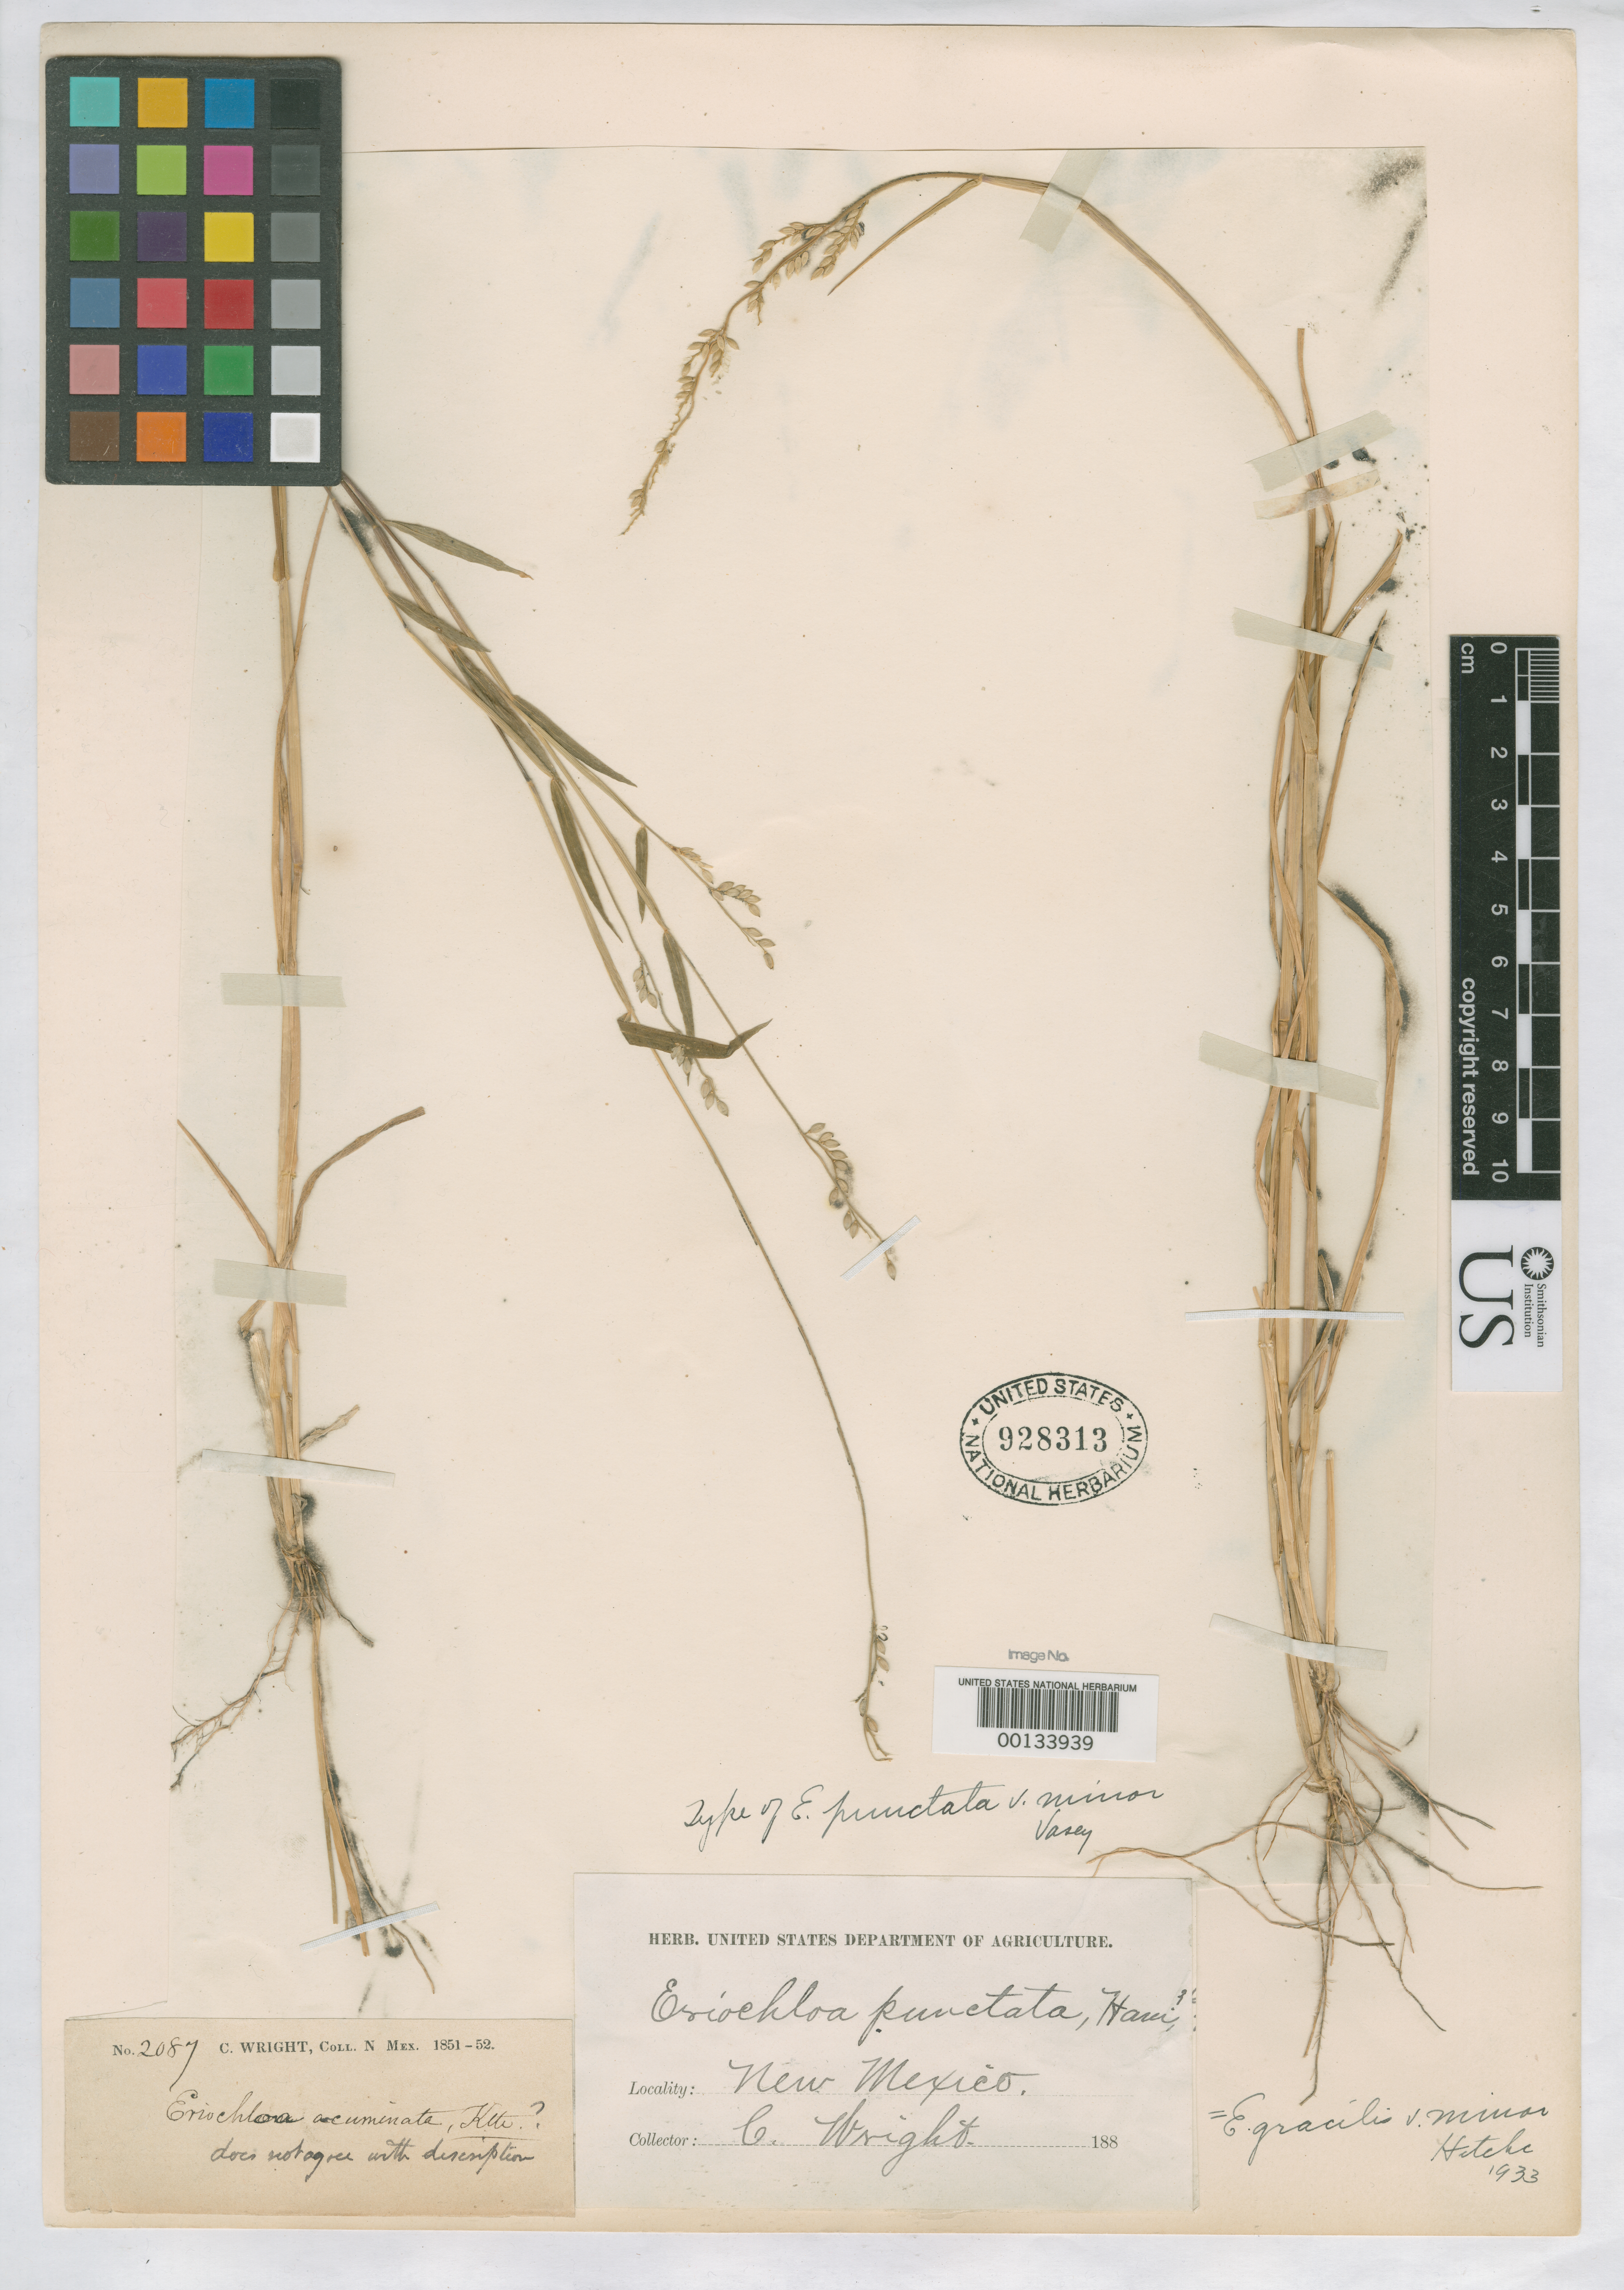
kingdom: Plantae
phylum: Tracheophyta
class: Liliopsida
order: Poales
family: Poaceae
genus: Eriochloa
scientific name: Eriochloa punctata var. minor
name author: Vasey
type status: Lectotype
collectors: C. Wright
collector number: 2087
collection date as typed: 188-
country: United States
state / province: Texas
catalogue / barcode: US 928313